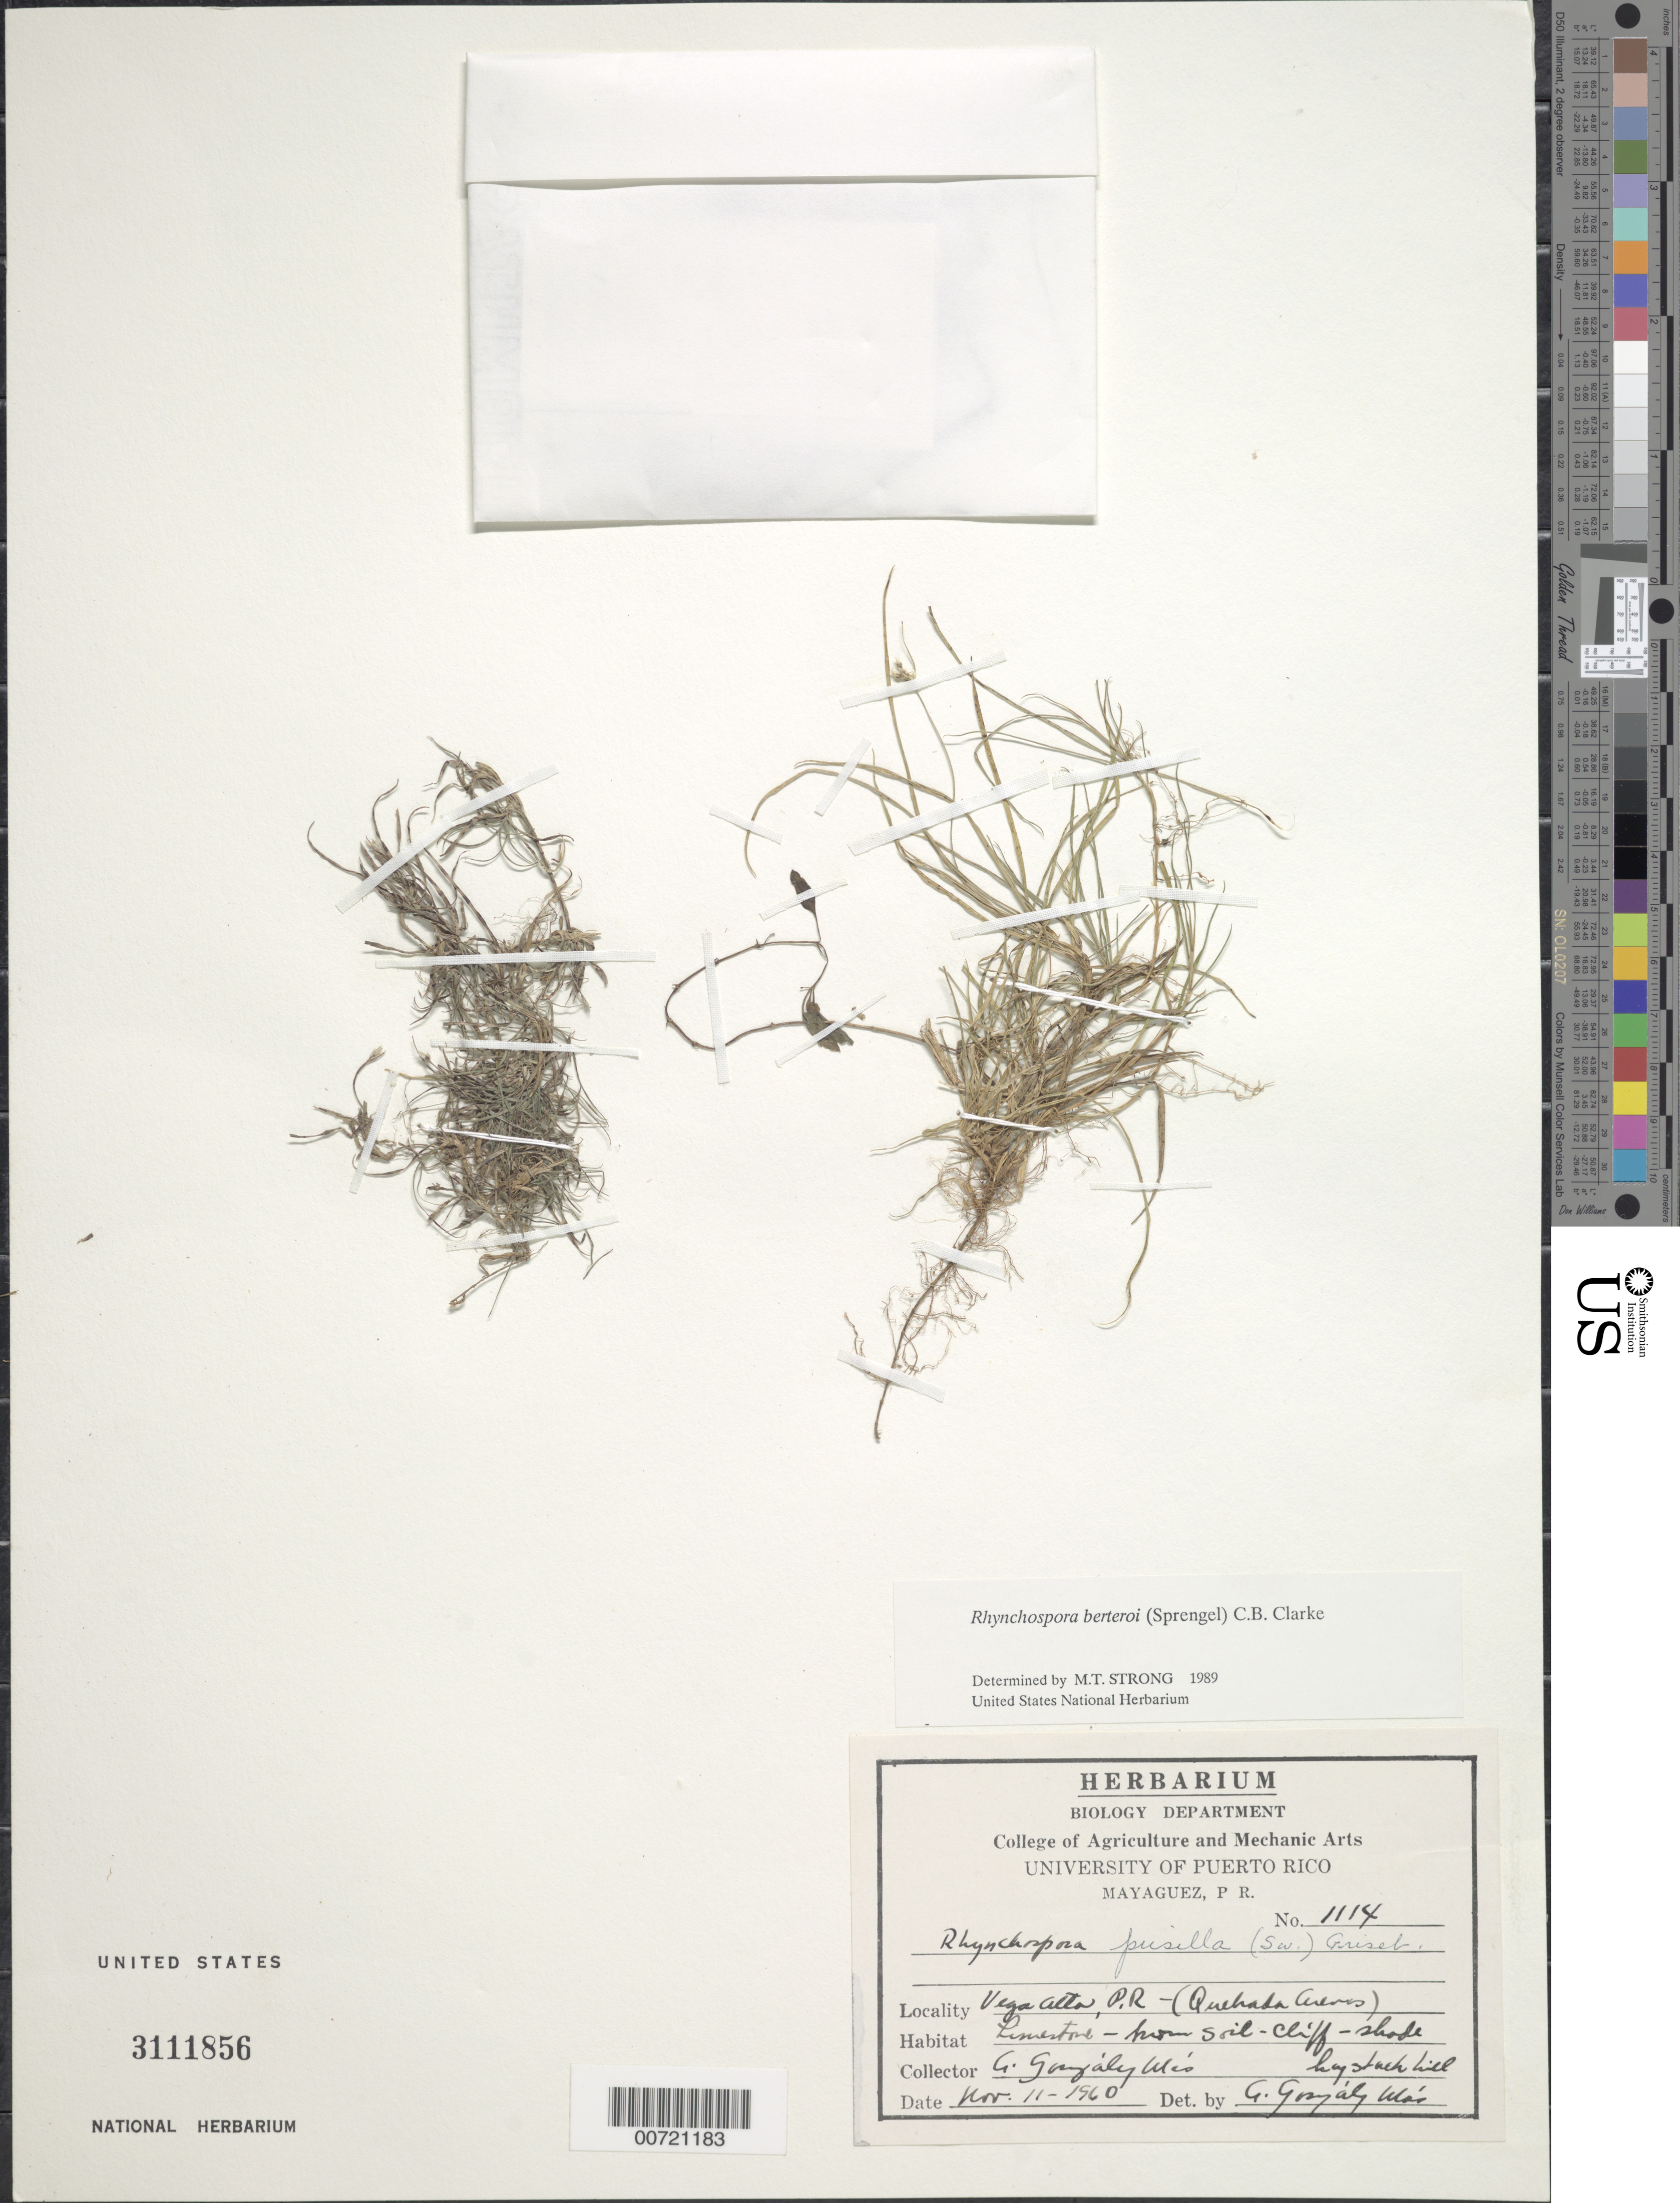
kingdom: Plantae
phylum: Tracheophyta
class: Liliopsida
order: Poales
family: Cyperaceae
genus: Rhynchospora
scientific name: Rhynchospora berteroi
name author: (Spreng.) C.B. Clarke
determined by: Strong, M. T., (US), Smithsonian Institution - National Museum of Natural History (UNITED STATES)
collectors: A. González Más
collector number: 1114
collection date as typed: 11 Nov 1960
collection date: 1960-11-11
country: Puerto Rico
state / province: Vega Alta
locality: Vega Alta, Ouchada Arenas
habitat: Limestone, brown soil, cliff, shade, hay stack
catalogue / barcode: US 3111856